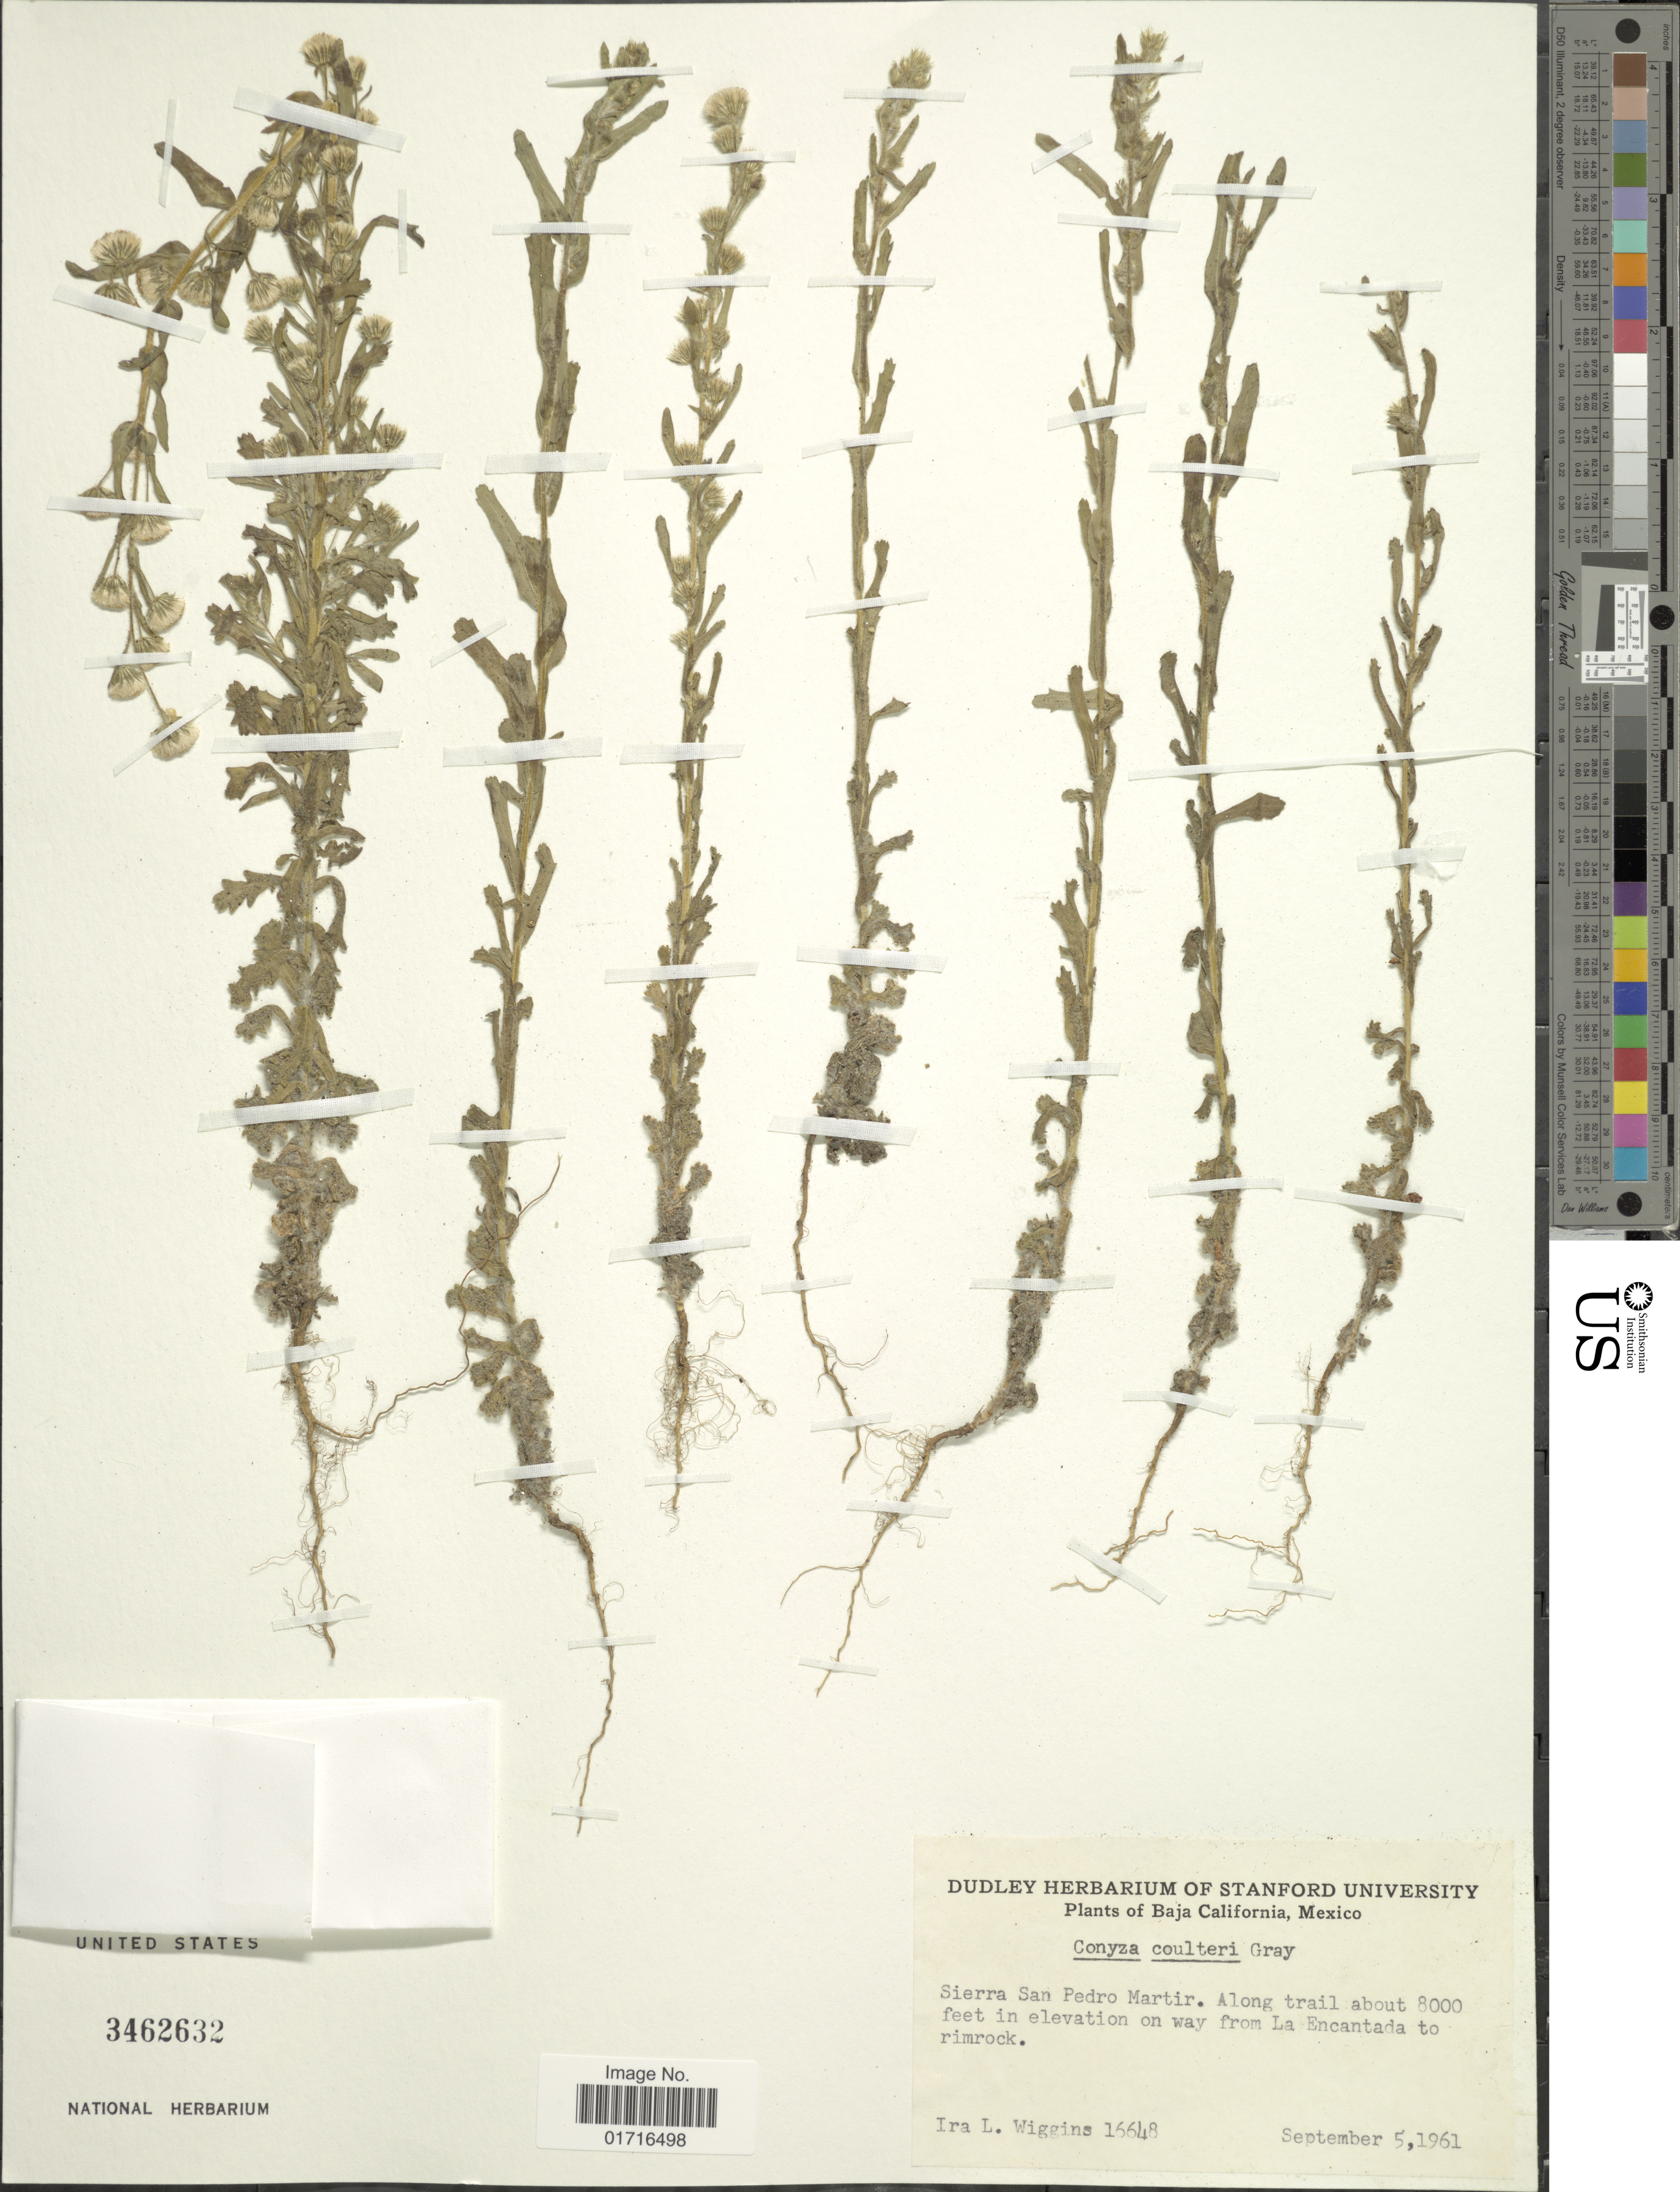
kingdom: Plantae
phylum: Tracheophyta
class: Magnoliopsida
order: Asterales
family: Asteraceae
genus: Conyza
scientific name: Conyza coulteri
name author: A. Gray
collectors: I. L. Wiggins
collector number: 16648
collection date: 1961-09-05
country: Mexico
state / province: Baja California Sur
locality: Sierra San Pedro Martir. Along trail, on way from La Encantada to rimrock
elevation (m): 2438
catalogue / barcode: US 3462632